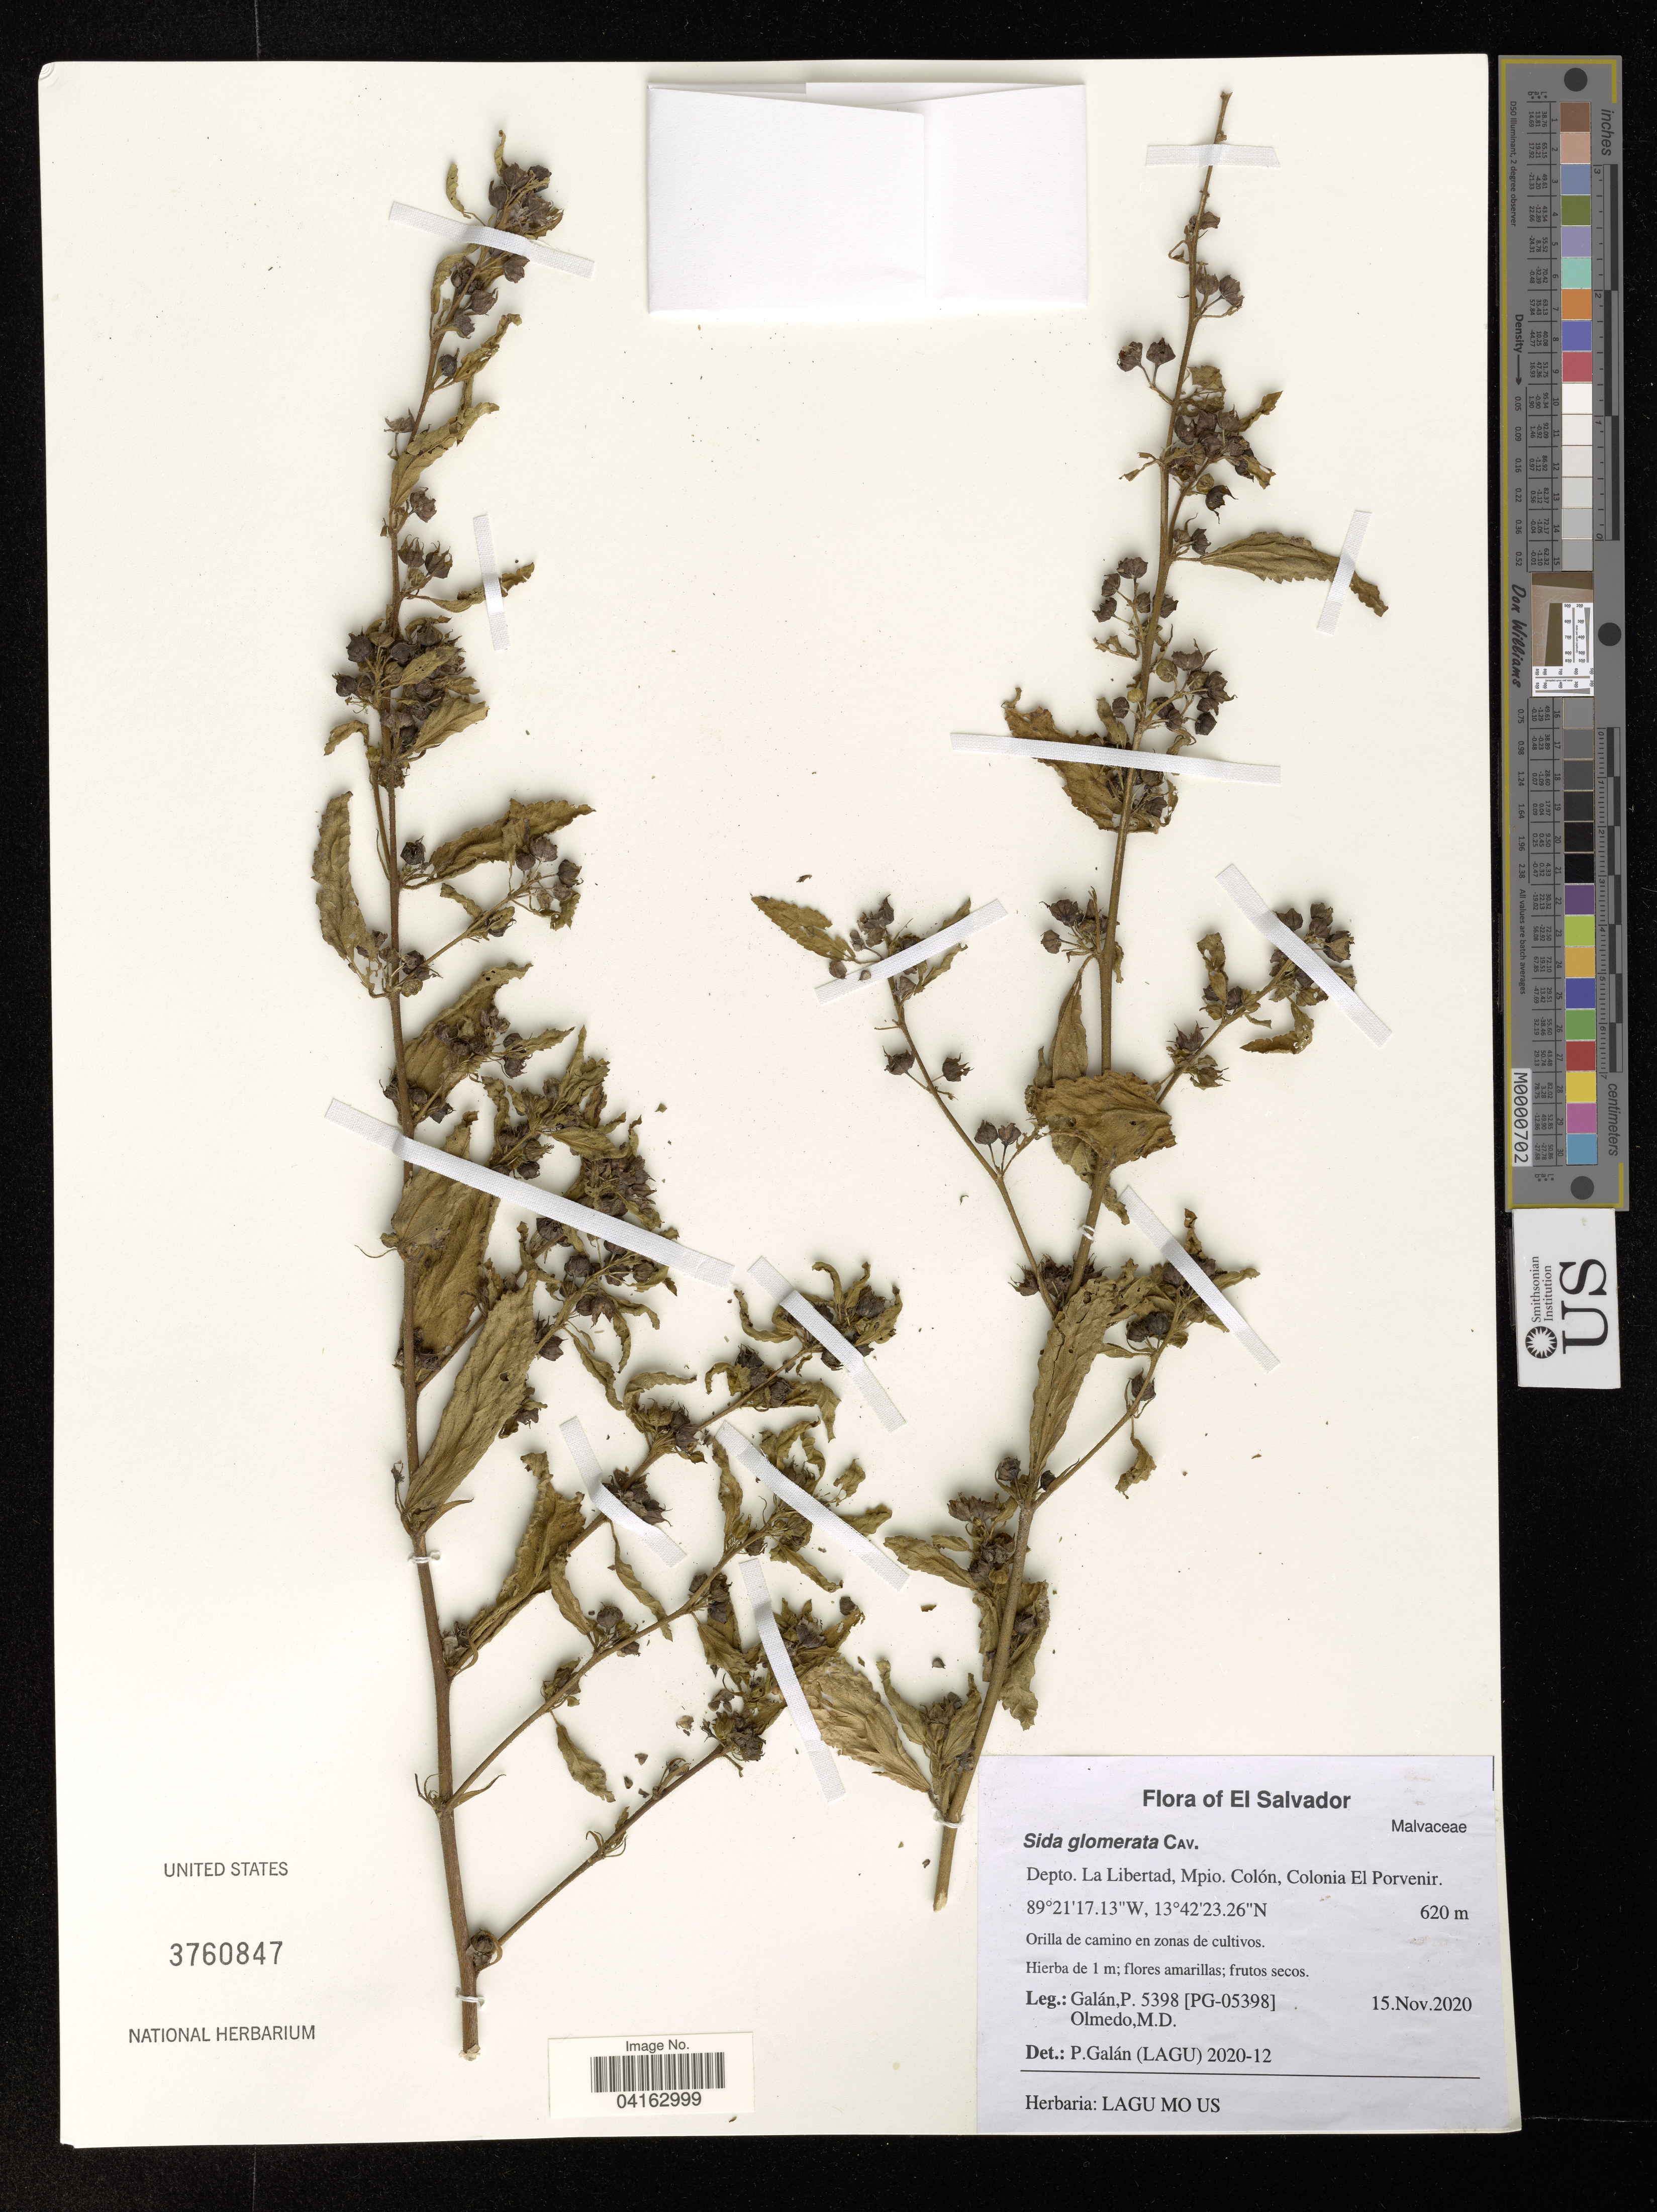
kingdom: Plantae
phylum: Tracheophyta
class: Magnoliopsida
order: Malvales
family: Malvaceae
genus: Sida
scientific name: Sida glomerata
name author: Cav.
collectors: P. Galan & M. Olmedo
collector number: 5398 / [PG-05398]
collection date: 2020-11-15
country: El Salvador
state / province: La Libertad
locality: Depto. La Libertad, Mpio. Colón, Colonia El Porvenir.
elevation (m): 620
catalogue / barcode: US 3760847